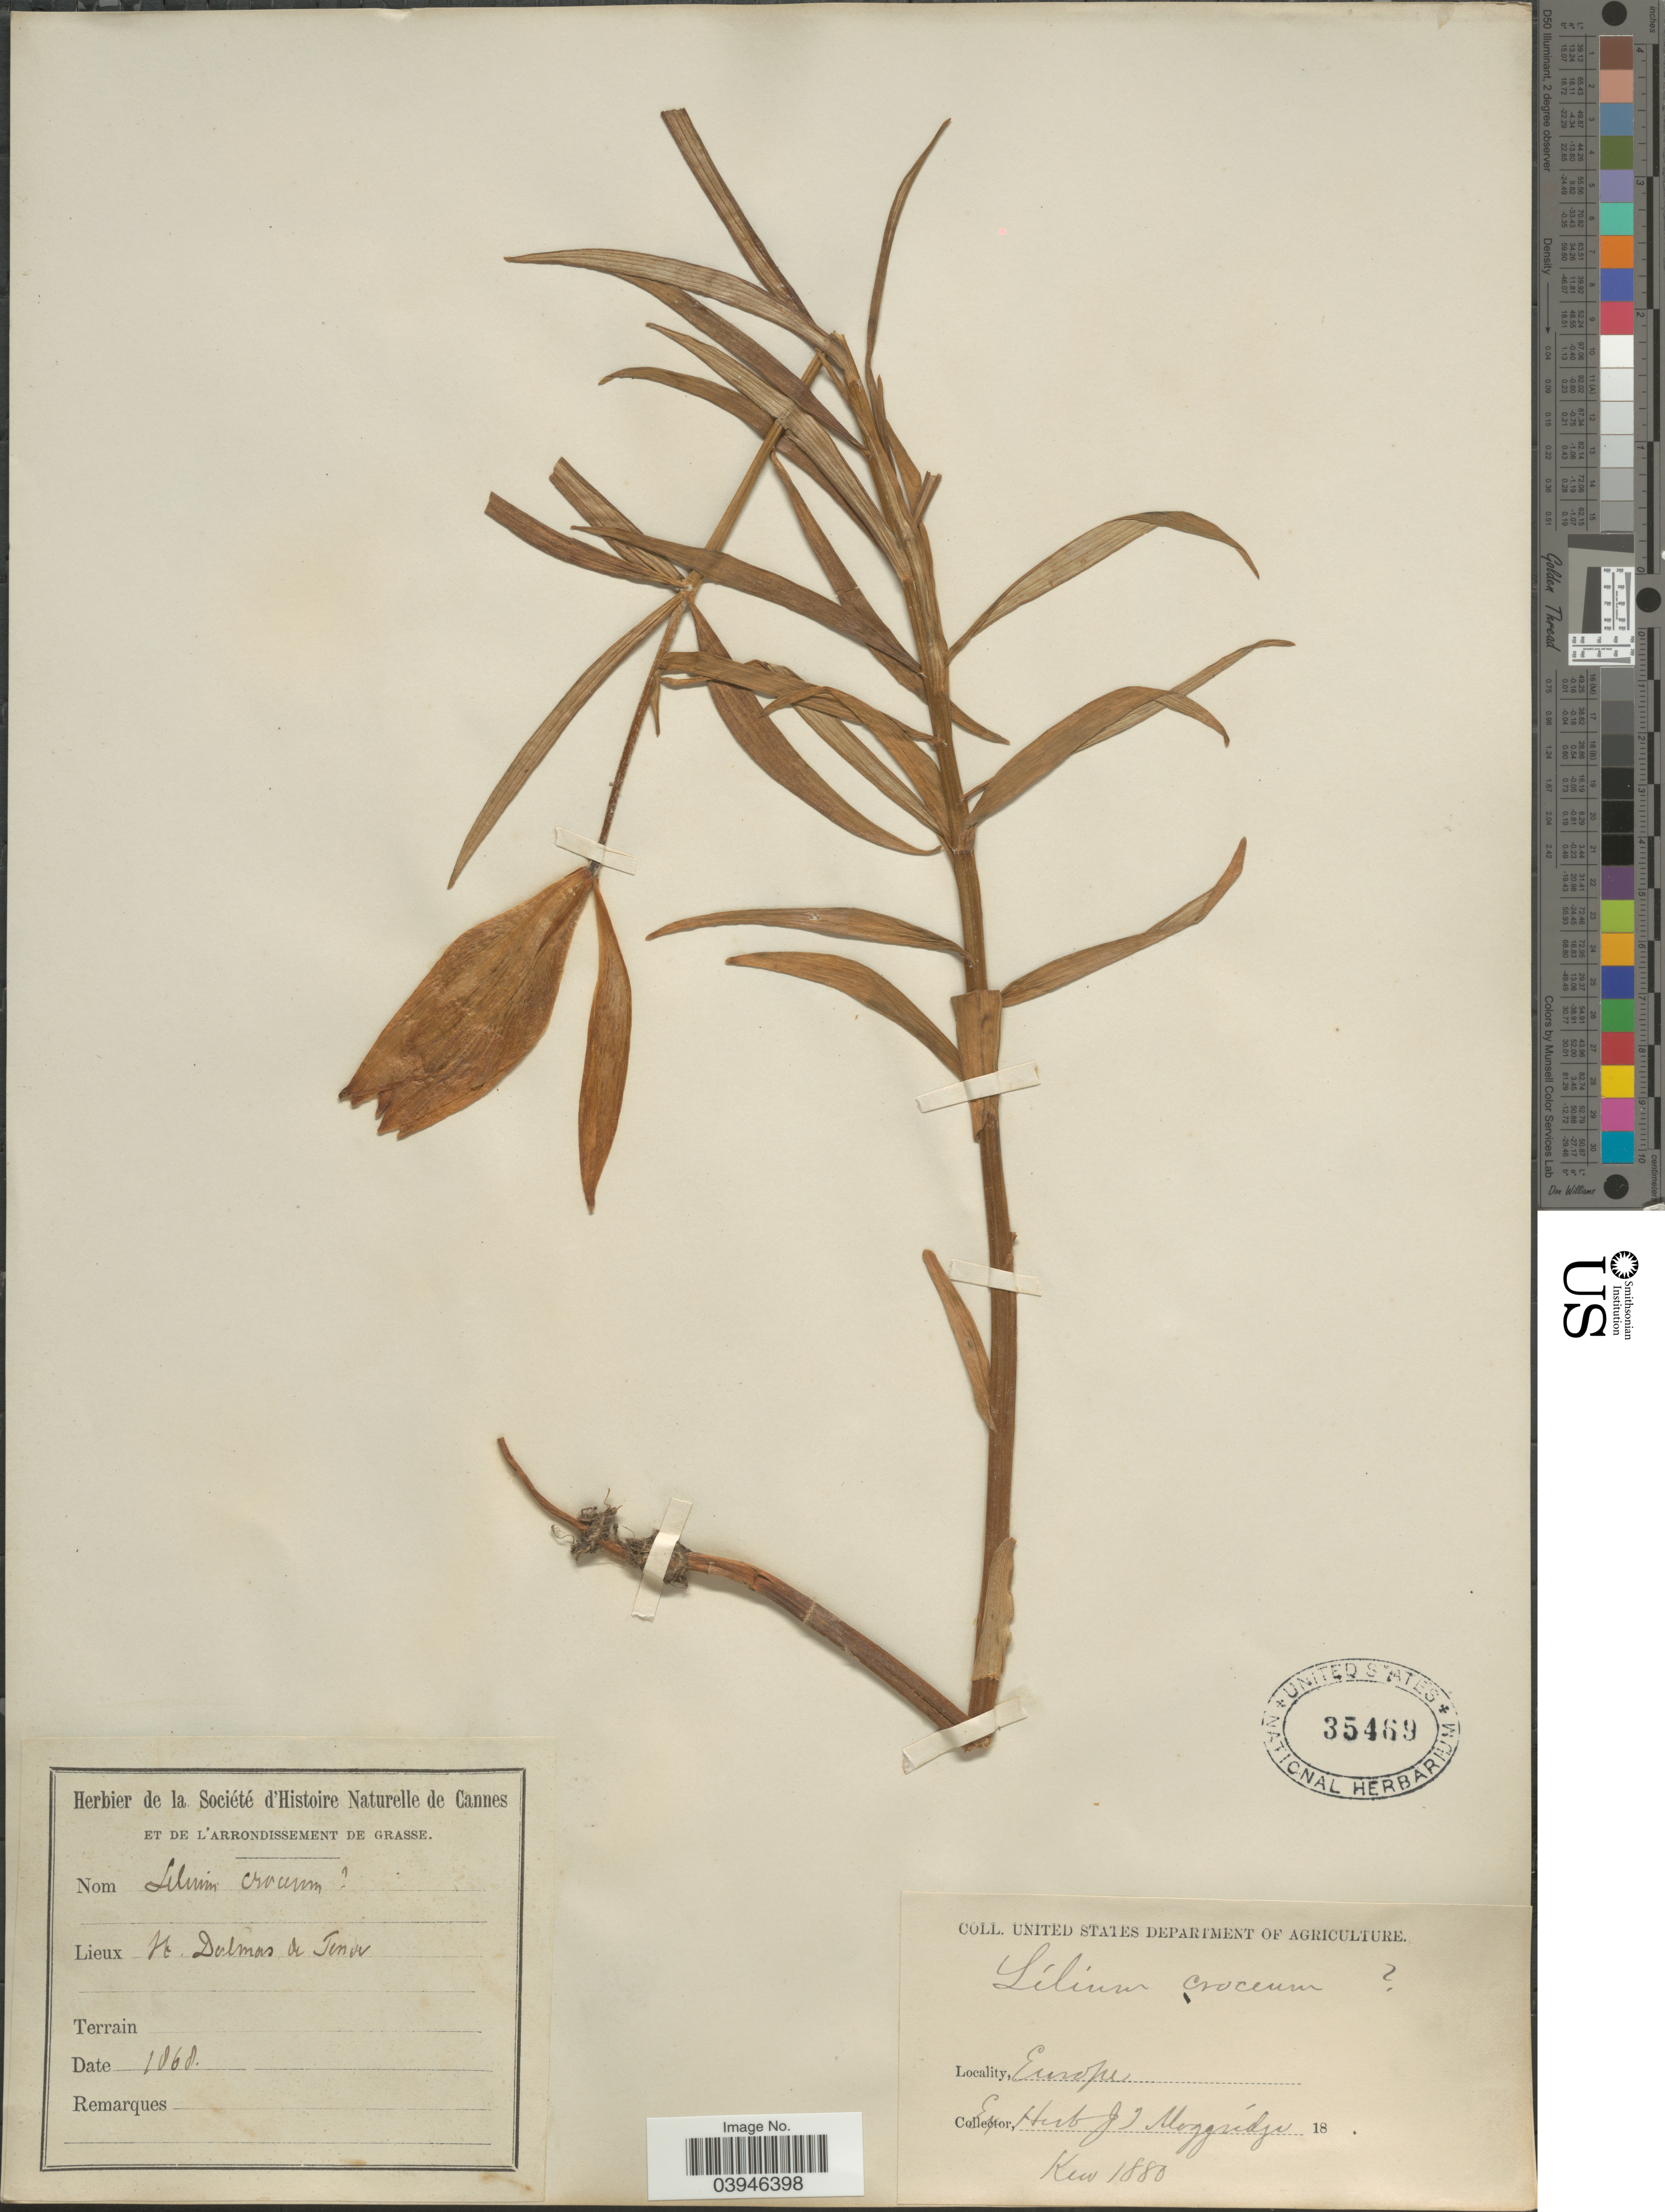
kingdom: Plantae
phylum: Tracheophyta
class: Liliopsida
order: Liliales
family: Liliaceae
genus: Lilium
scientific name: Lilium croceum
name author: Chaix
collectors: ex herb. J.T. Moggridge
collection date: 1868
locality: Jt. Dolmas de Tenor. [interpreted] Europe.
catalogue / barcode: US 35469